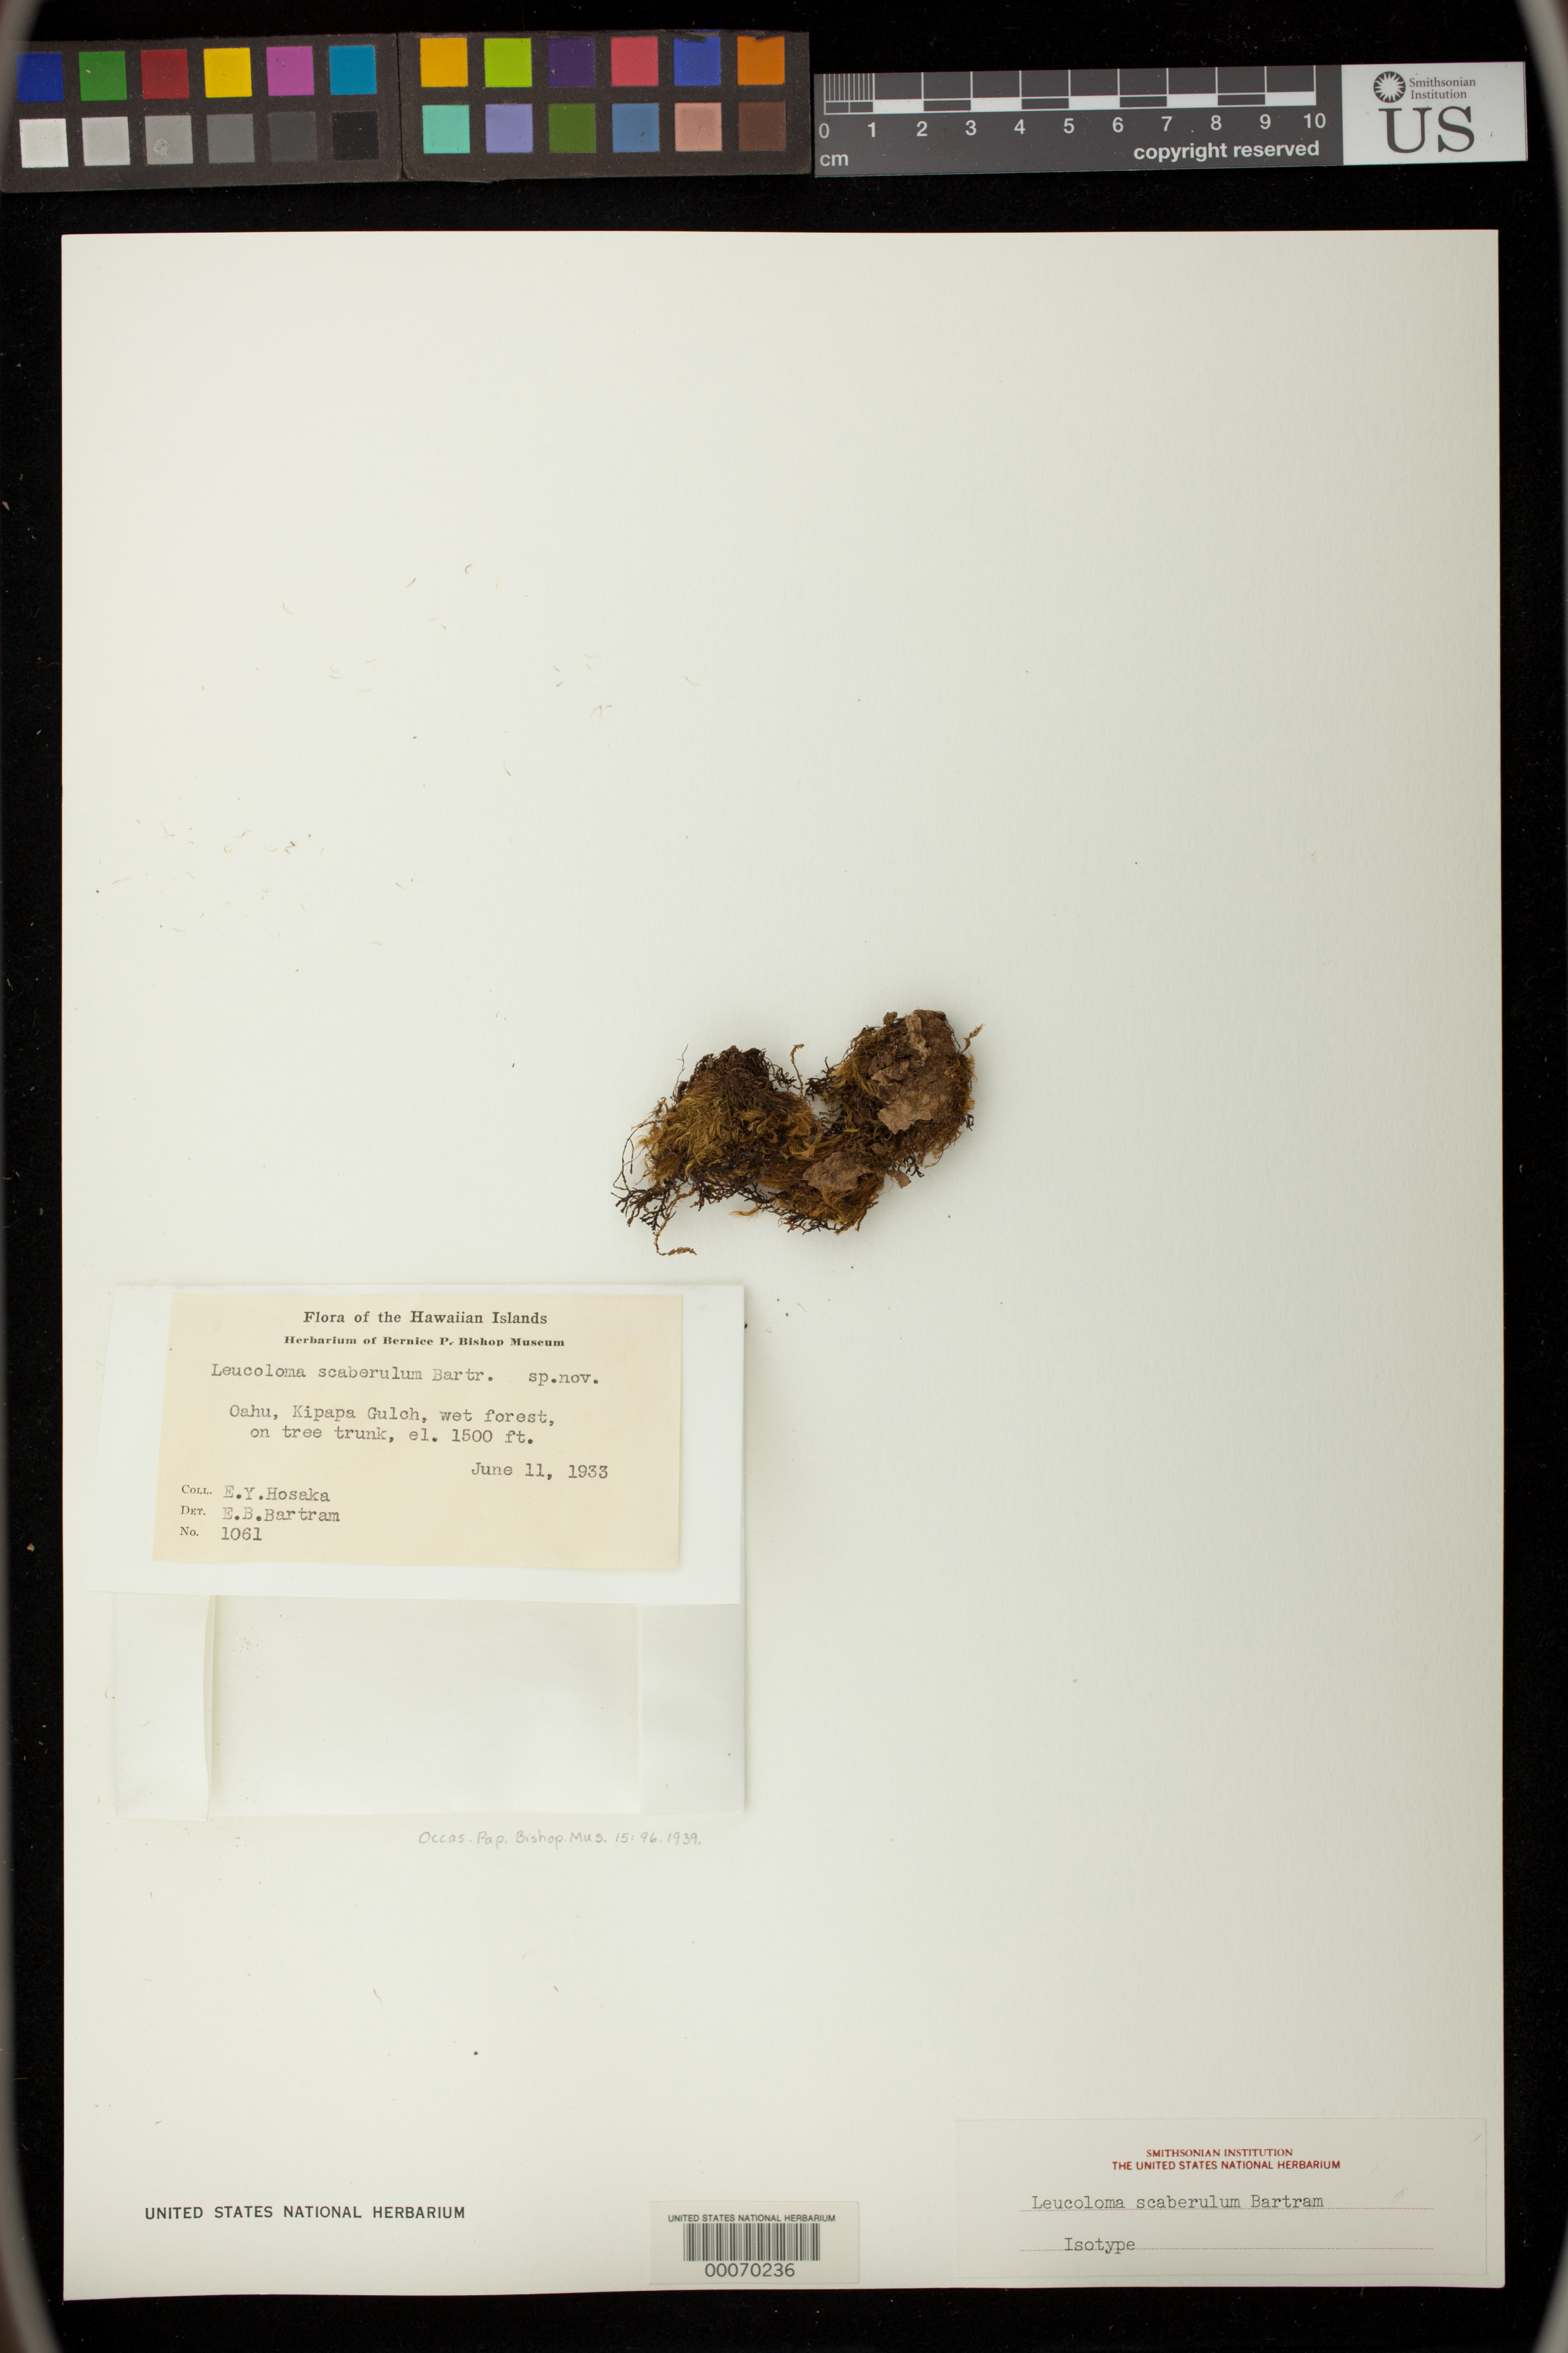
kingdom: Plantae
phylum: Bryophyta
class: Bryopsida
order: Dicranales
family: Dicranaceae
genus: Leucoloma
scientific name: Leucoloma scaberulum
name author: E.B. Bartram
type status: Isotype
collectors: E. Y. Hosaka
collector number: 1061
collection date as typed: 11 Jun 1933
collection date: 1933-06-11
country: United States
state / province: Hawaii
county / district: Honolulu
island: Oahu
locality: Kipapa Gulch; alt. 1500 ft.